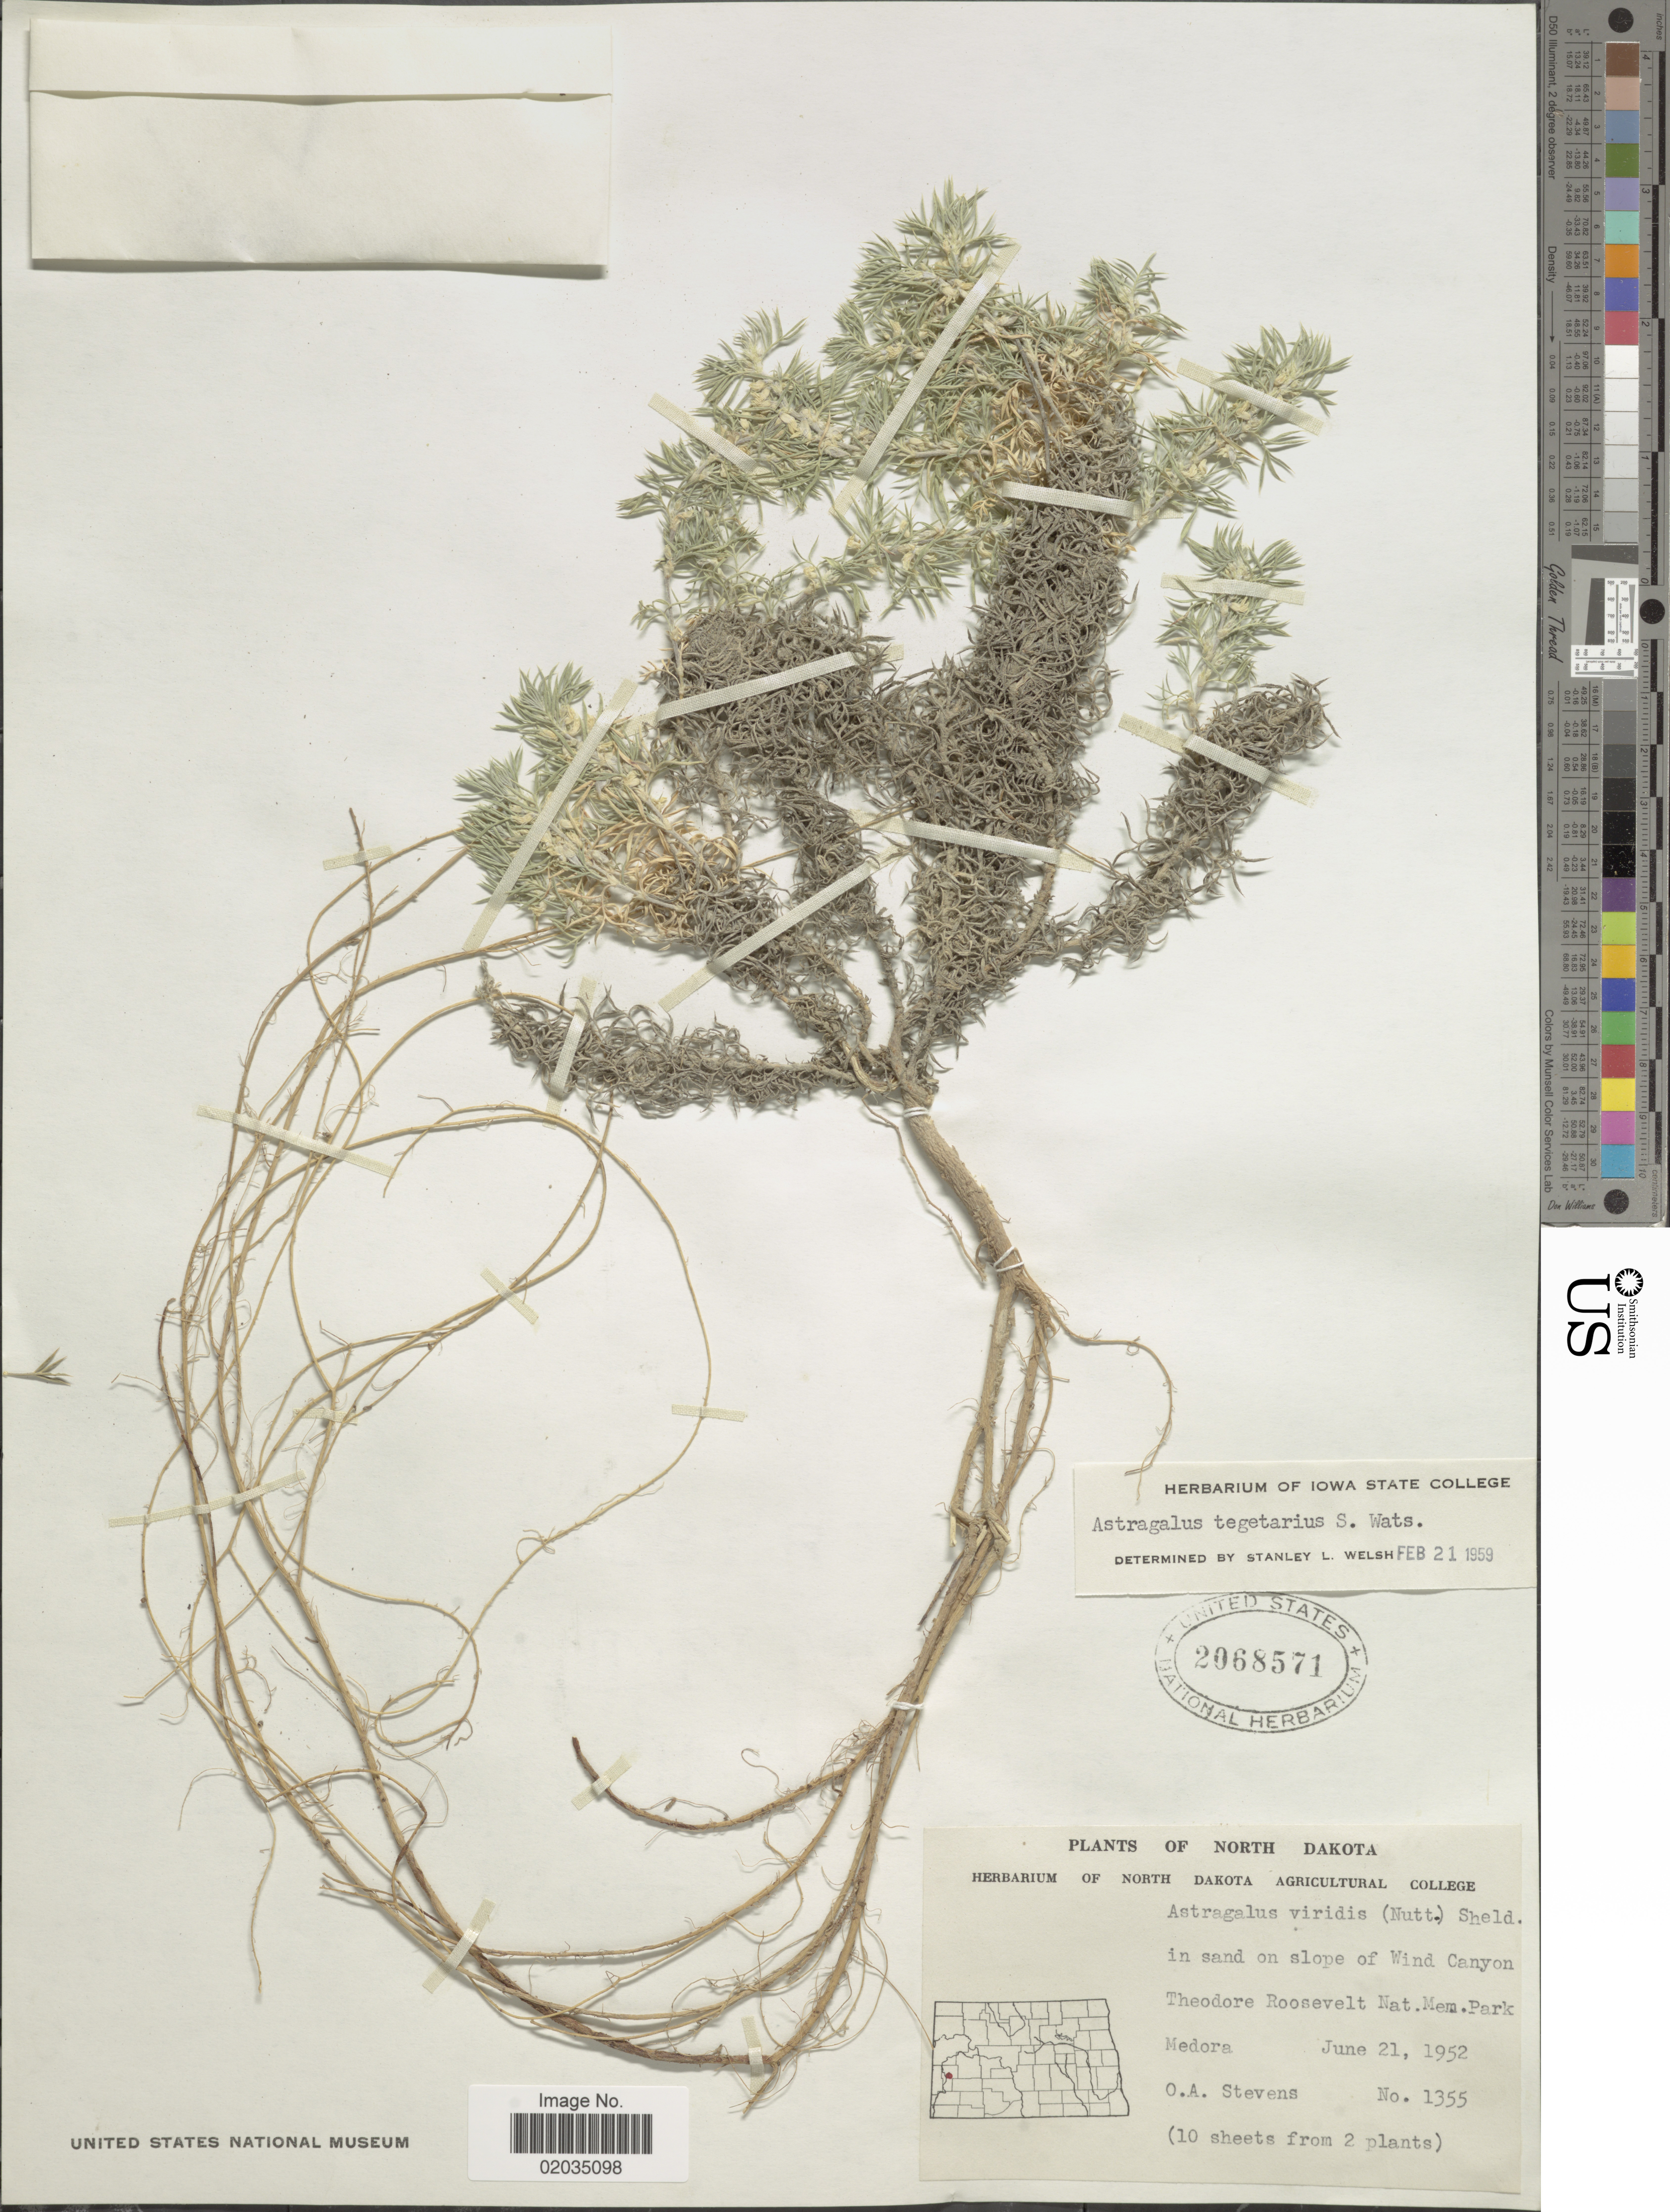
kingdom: Plantae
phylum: Tracheophyta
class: Magnoliopsida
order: Fabales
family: Fabaceae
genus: Astragalus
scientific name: Astragalus tegetarius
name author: S. Watson in C. King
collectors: O. A. Stevens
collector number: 1355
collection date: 1952-06-21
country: United States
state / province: North Dakota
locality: In sand on slope of Wind Canyon Theodore Roosevelt Nat. Mem. Park, Medora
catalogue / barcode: US 2068571